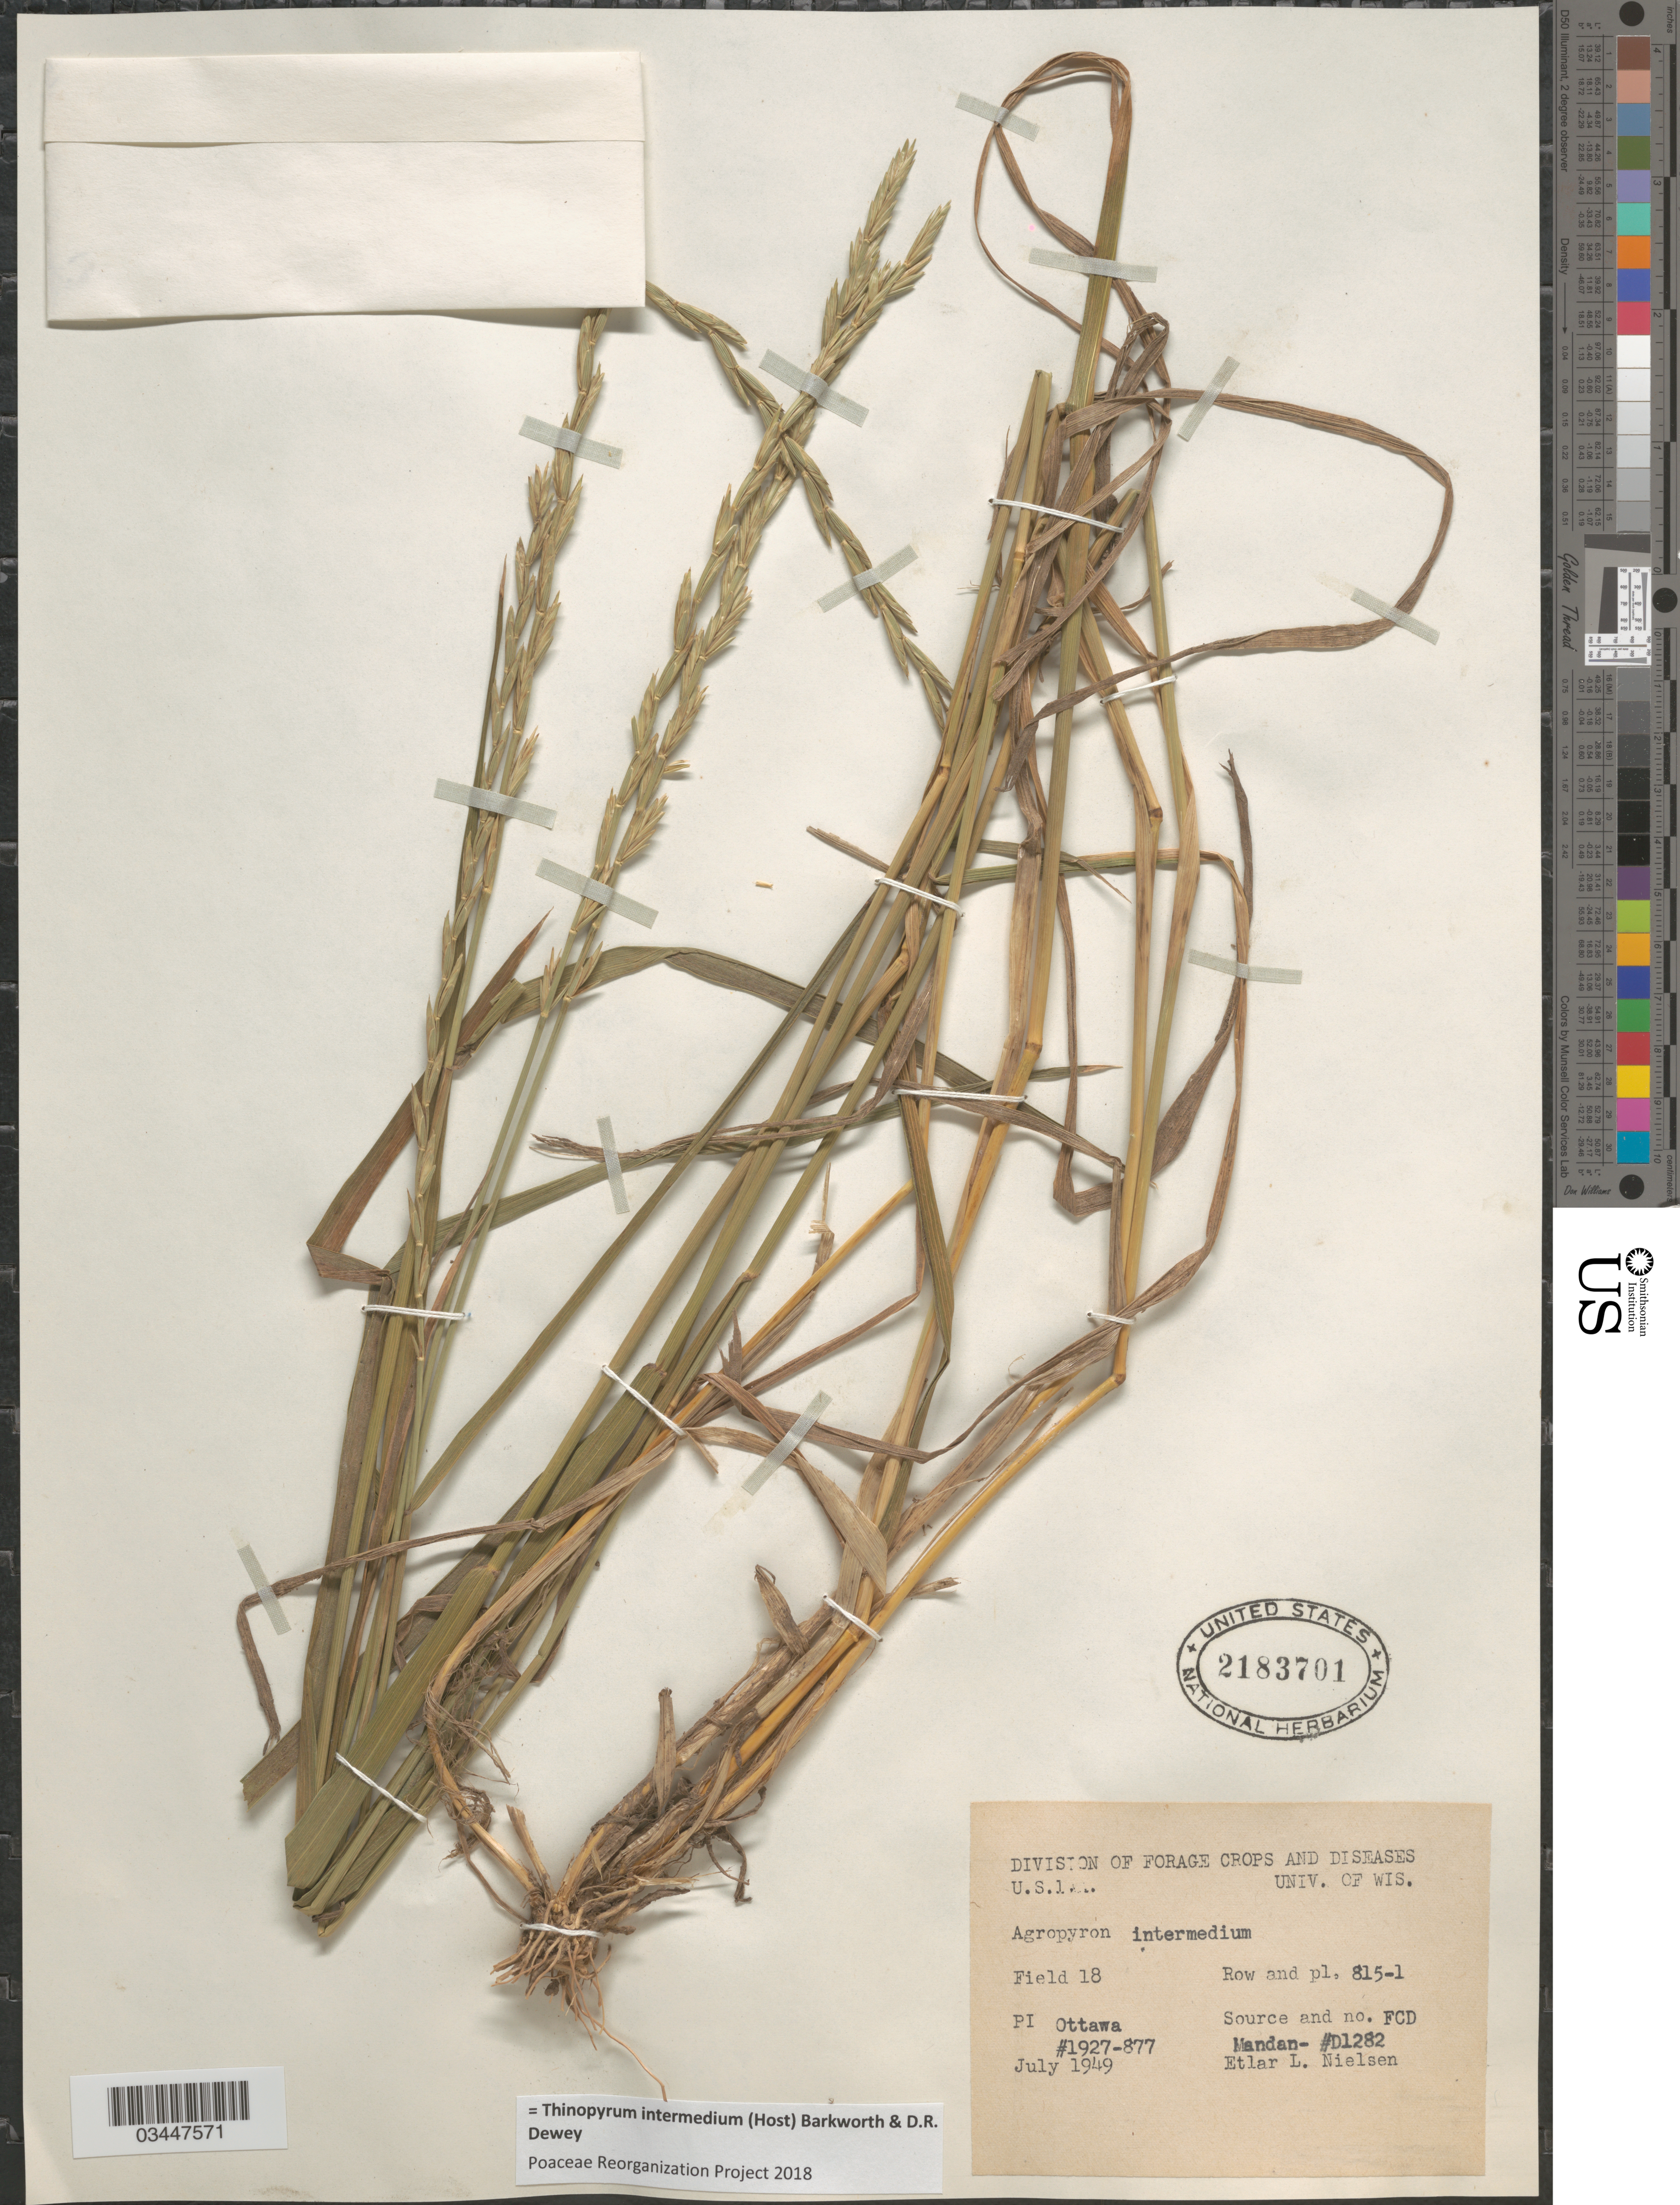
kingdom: Plantae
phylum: Tracheophyta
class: Liliopsida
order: Poales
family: Poaceae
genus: Thinopyrum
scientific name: Thinopyrum intermedium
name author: (Host) Barkworth & Dewey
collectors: E. L. Nielsen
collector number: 1927-877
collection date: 1949-07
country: Canada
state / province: Ontario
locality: Field 18. Row and pl. 815-1. Ottawa.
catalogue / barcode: US 2183701